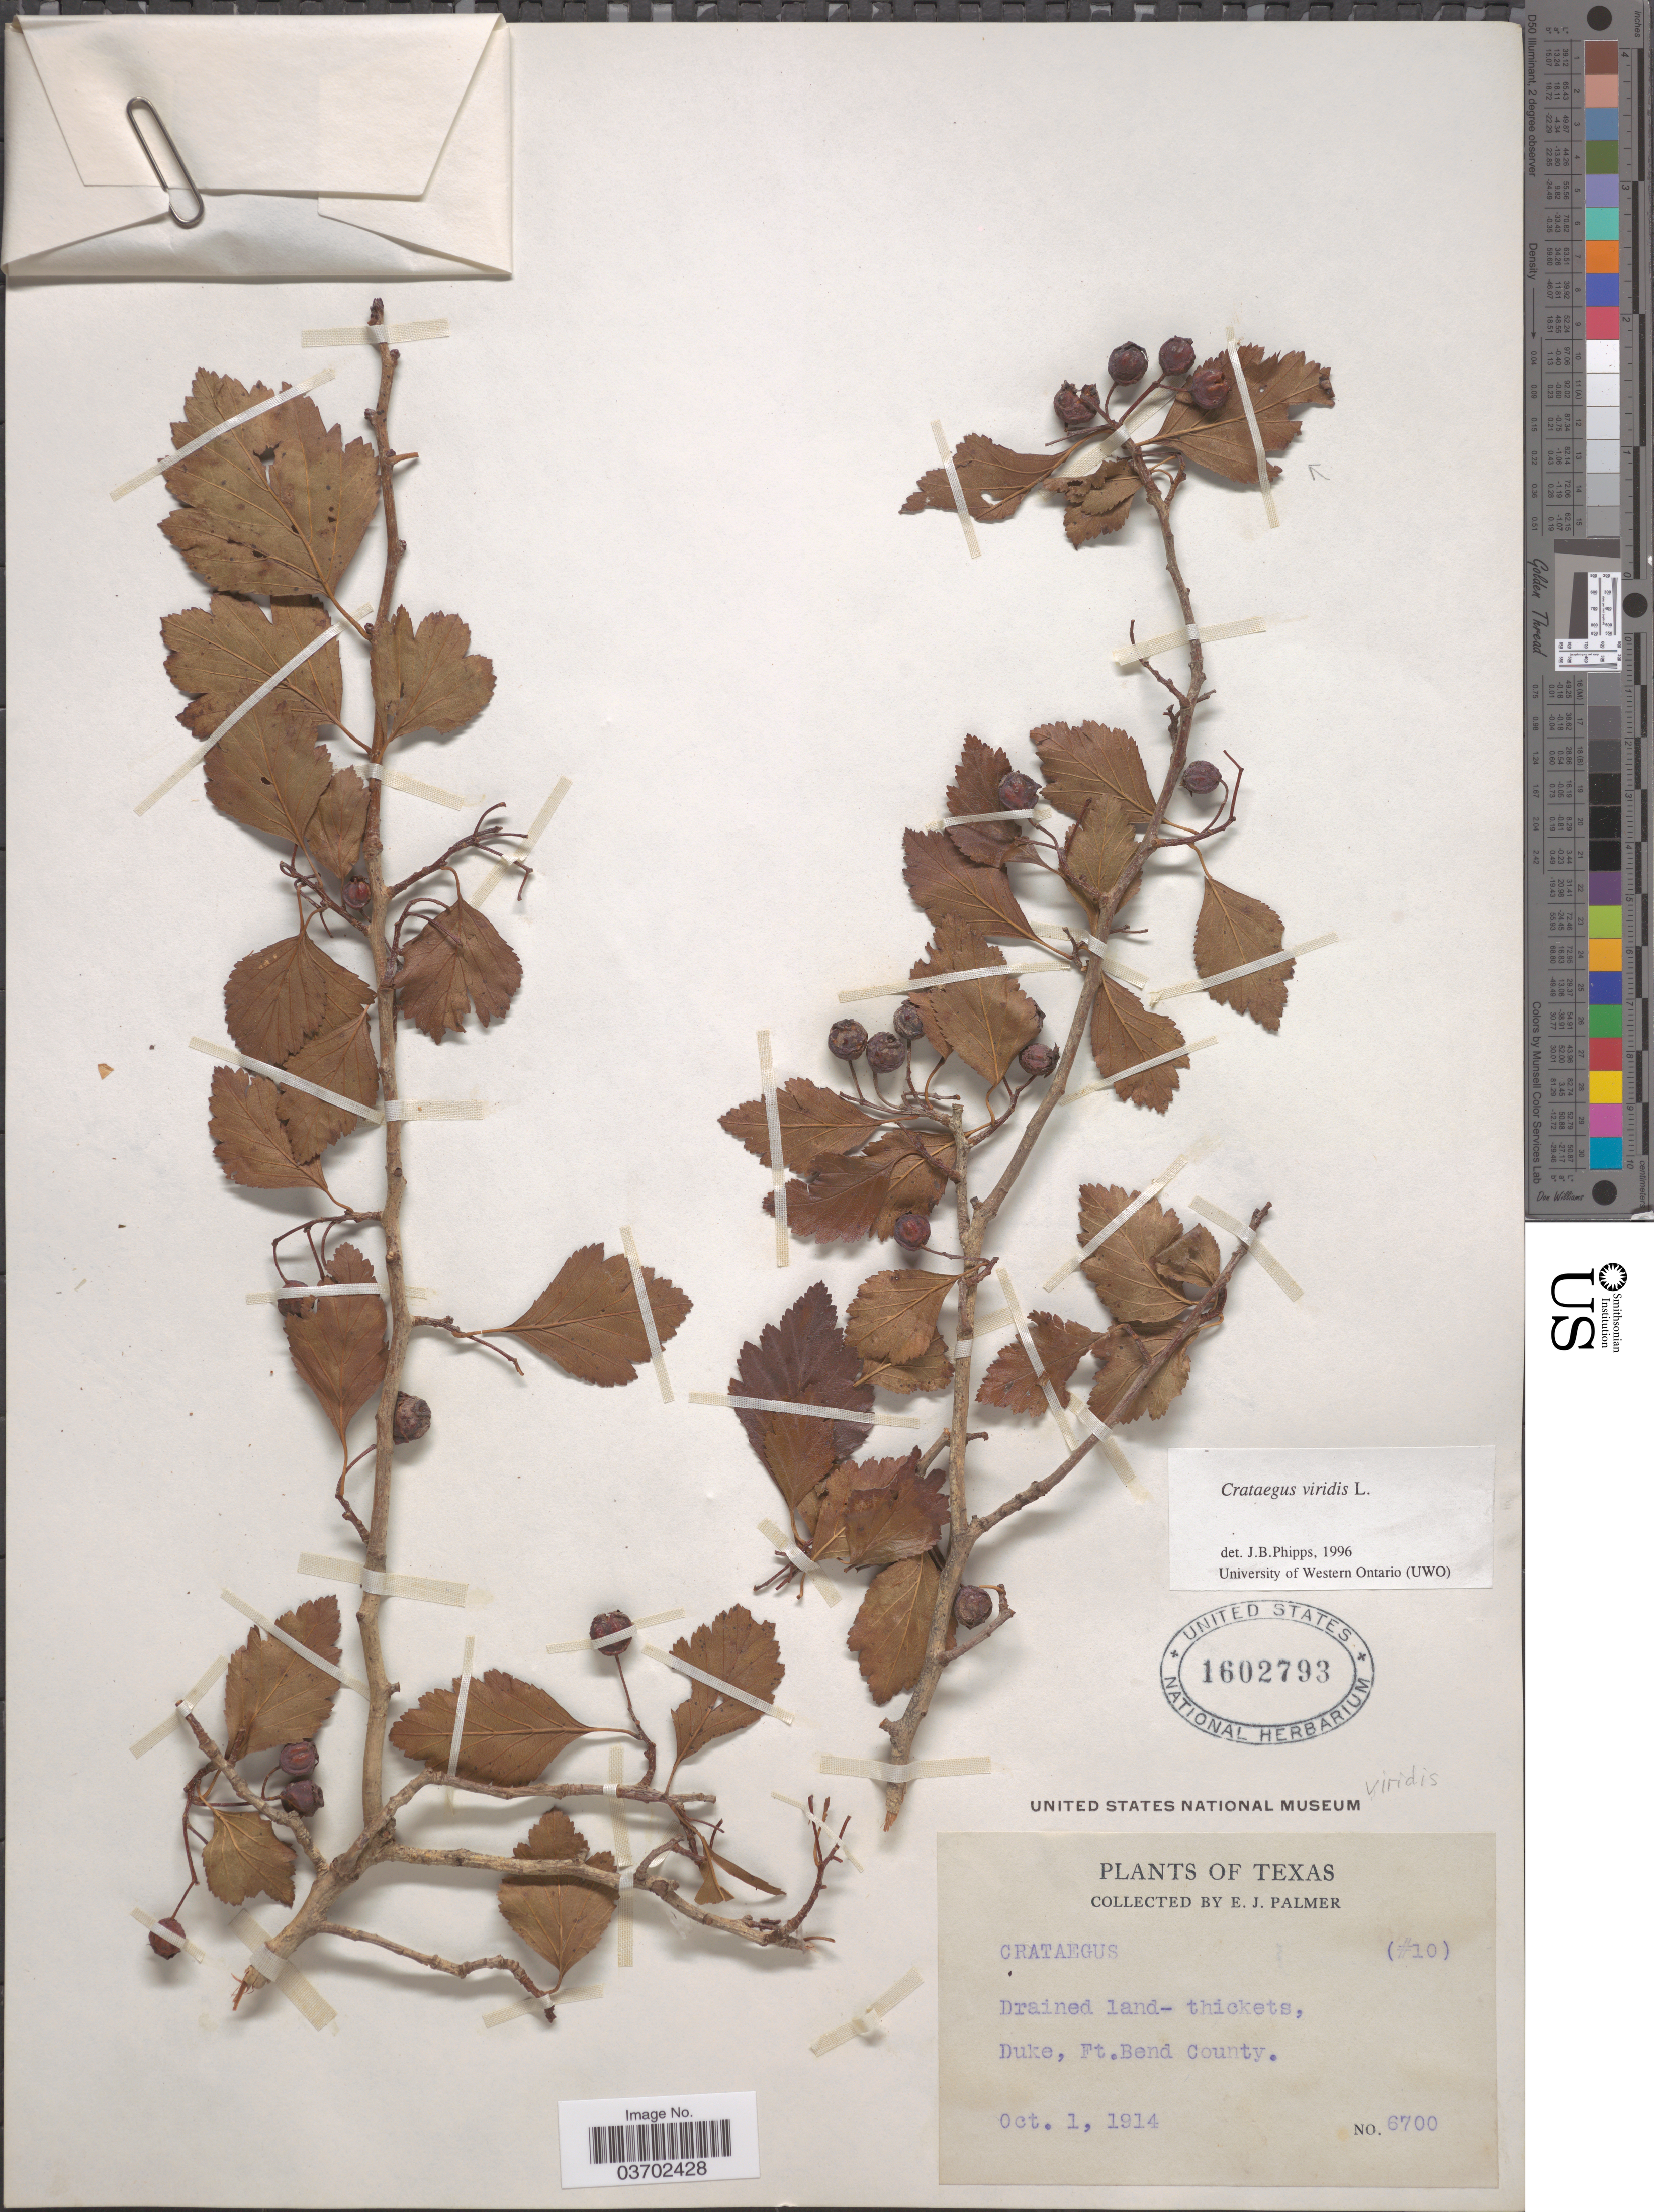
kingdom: Plantae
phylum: Tracheophyta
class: Magnoliopsida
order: Rosales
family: Rosaceae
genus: Crataegus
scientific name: Crataegus viridis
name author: L.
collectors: E. J. Palmer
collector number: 6700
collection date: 1914-10-01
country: United States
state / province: Texas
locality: Duke, Ft.Bend County.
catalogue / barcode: US 1602793